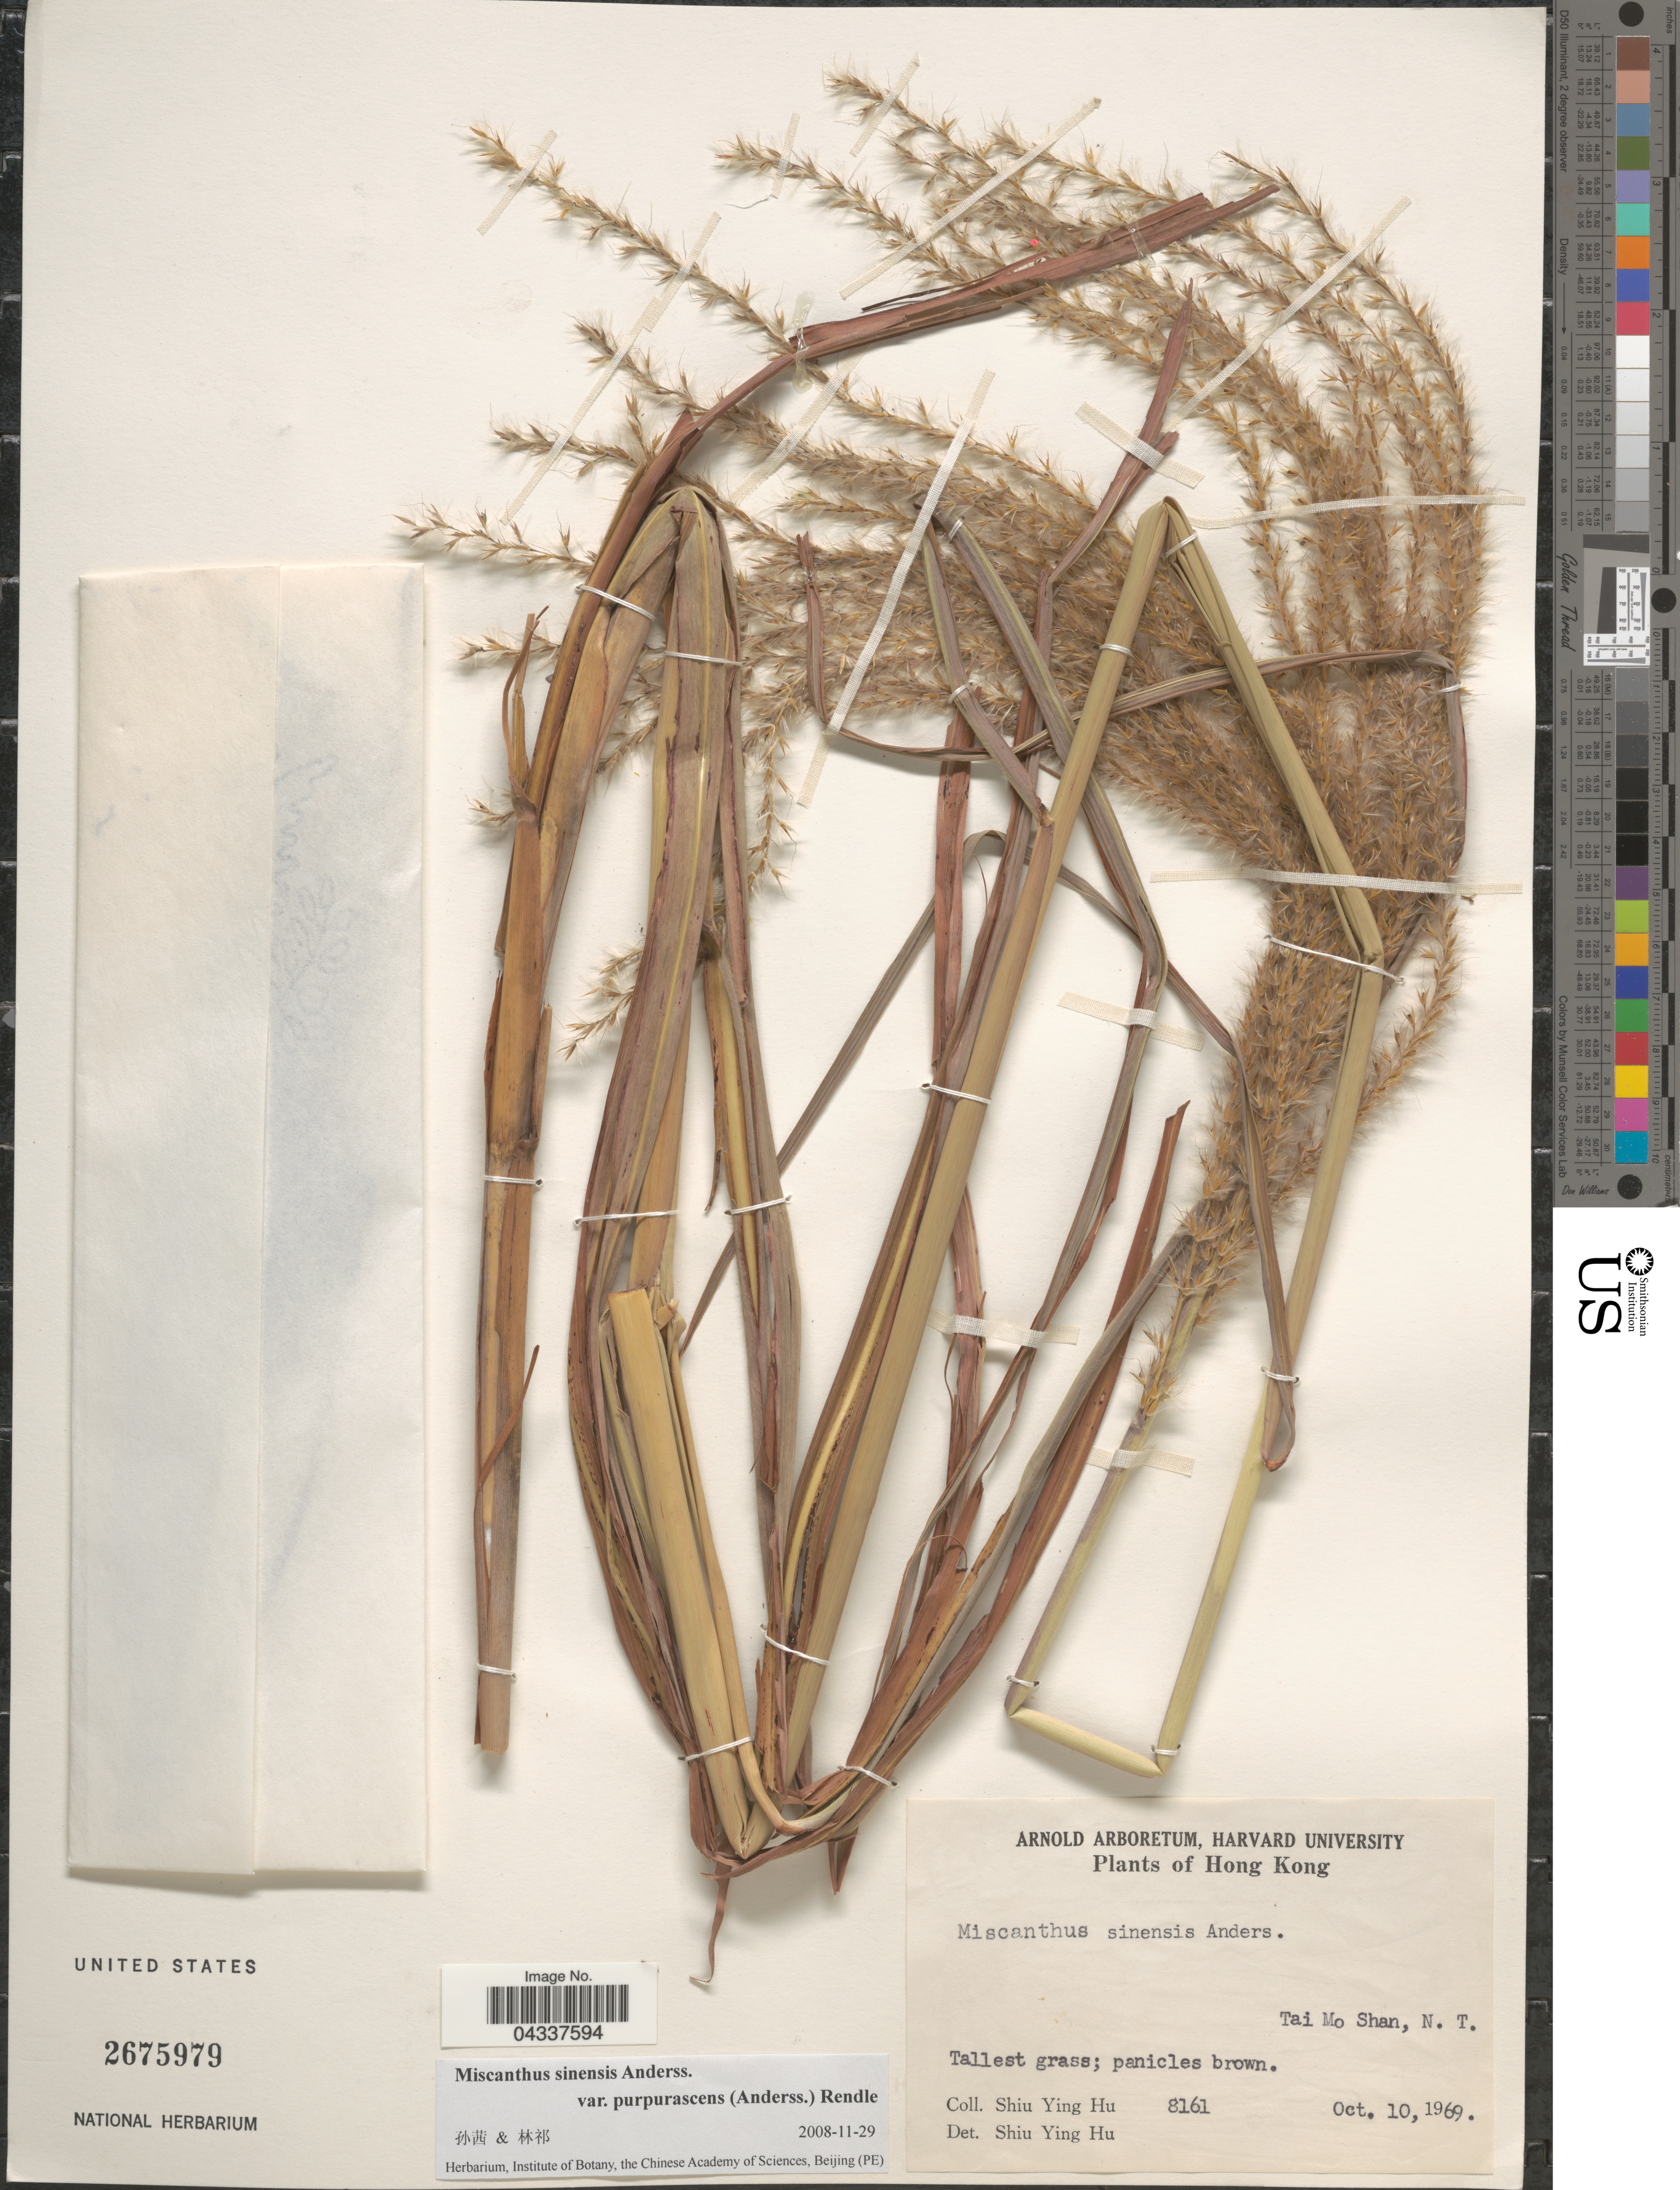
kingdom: Plantae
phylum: Tracheophyta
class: Liliopsida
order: Poales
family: Poaceae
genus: Miscanthus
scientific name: Miscanthus sinensis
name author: Andersson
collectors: S. Y. Hu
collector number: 8161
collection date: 1969-10-10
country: China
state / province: Hong Kong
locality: Tai Mo SHan, N.T.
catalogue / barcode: US 2675979